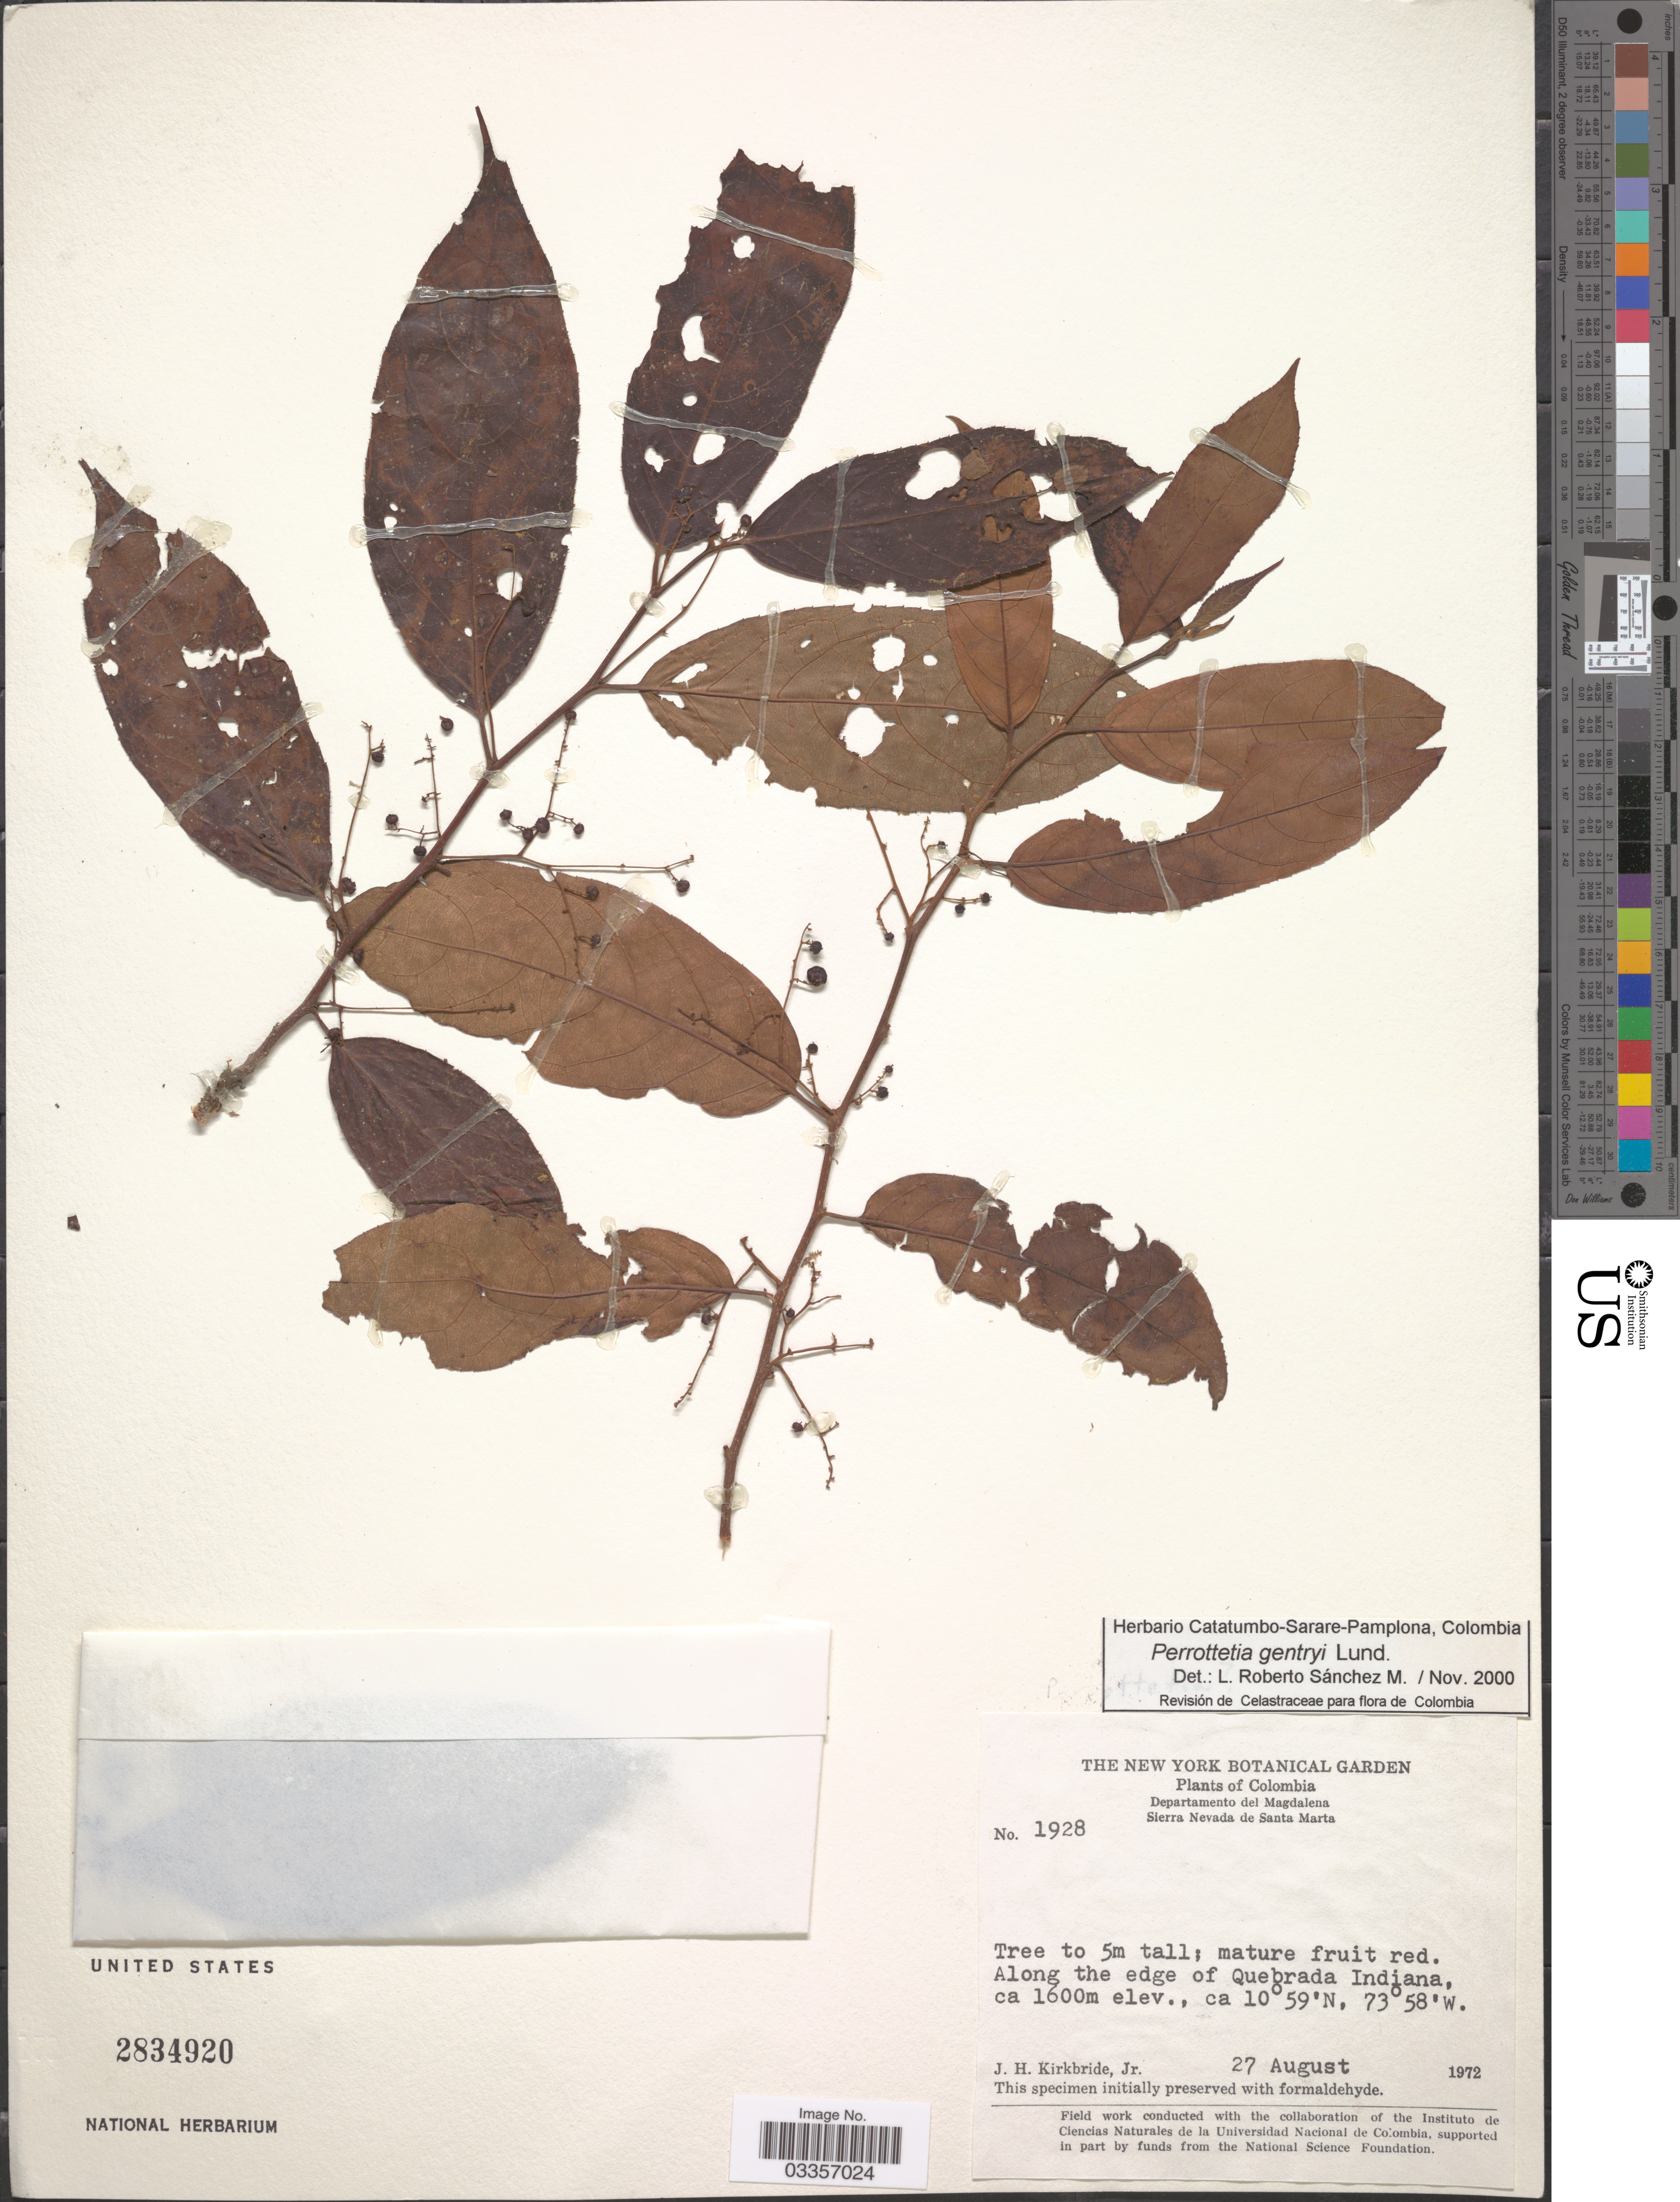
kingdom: Plantae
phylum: Tracheophyta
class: Magnoliopsida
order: Huerteales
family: Dipentodontaceae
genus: Perrottetia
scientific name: Perrottetia gentryi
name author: Lundell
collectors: J. H. Kirkbride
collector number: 1928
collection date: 1972-08-27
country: Colombia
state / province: Magdalena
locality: Departamento del Magdalena. Sierra Nevada de Santa Marta. Along the edge of Quebrada Indiana.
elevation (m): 1600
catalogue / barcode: US 2834920